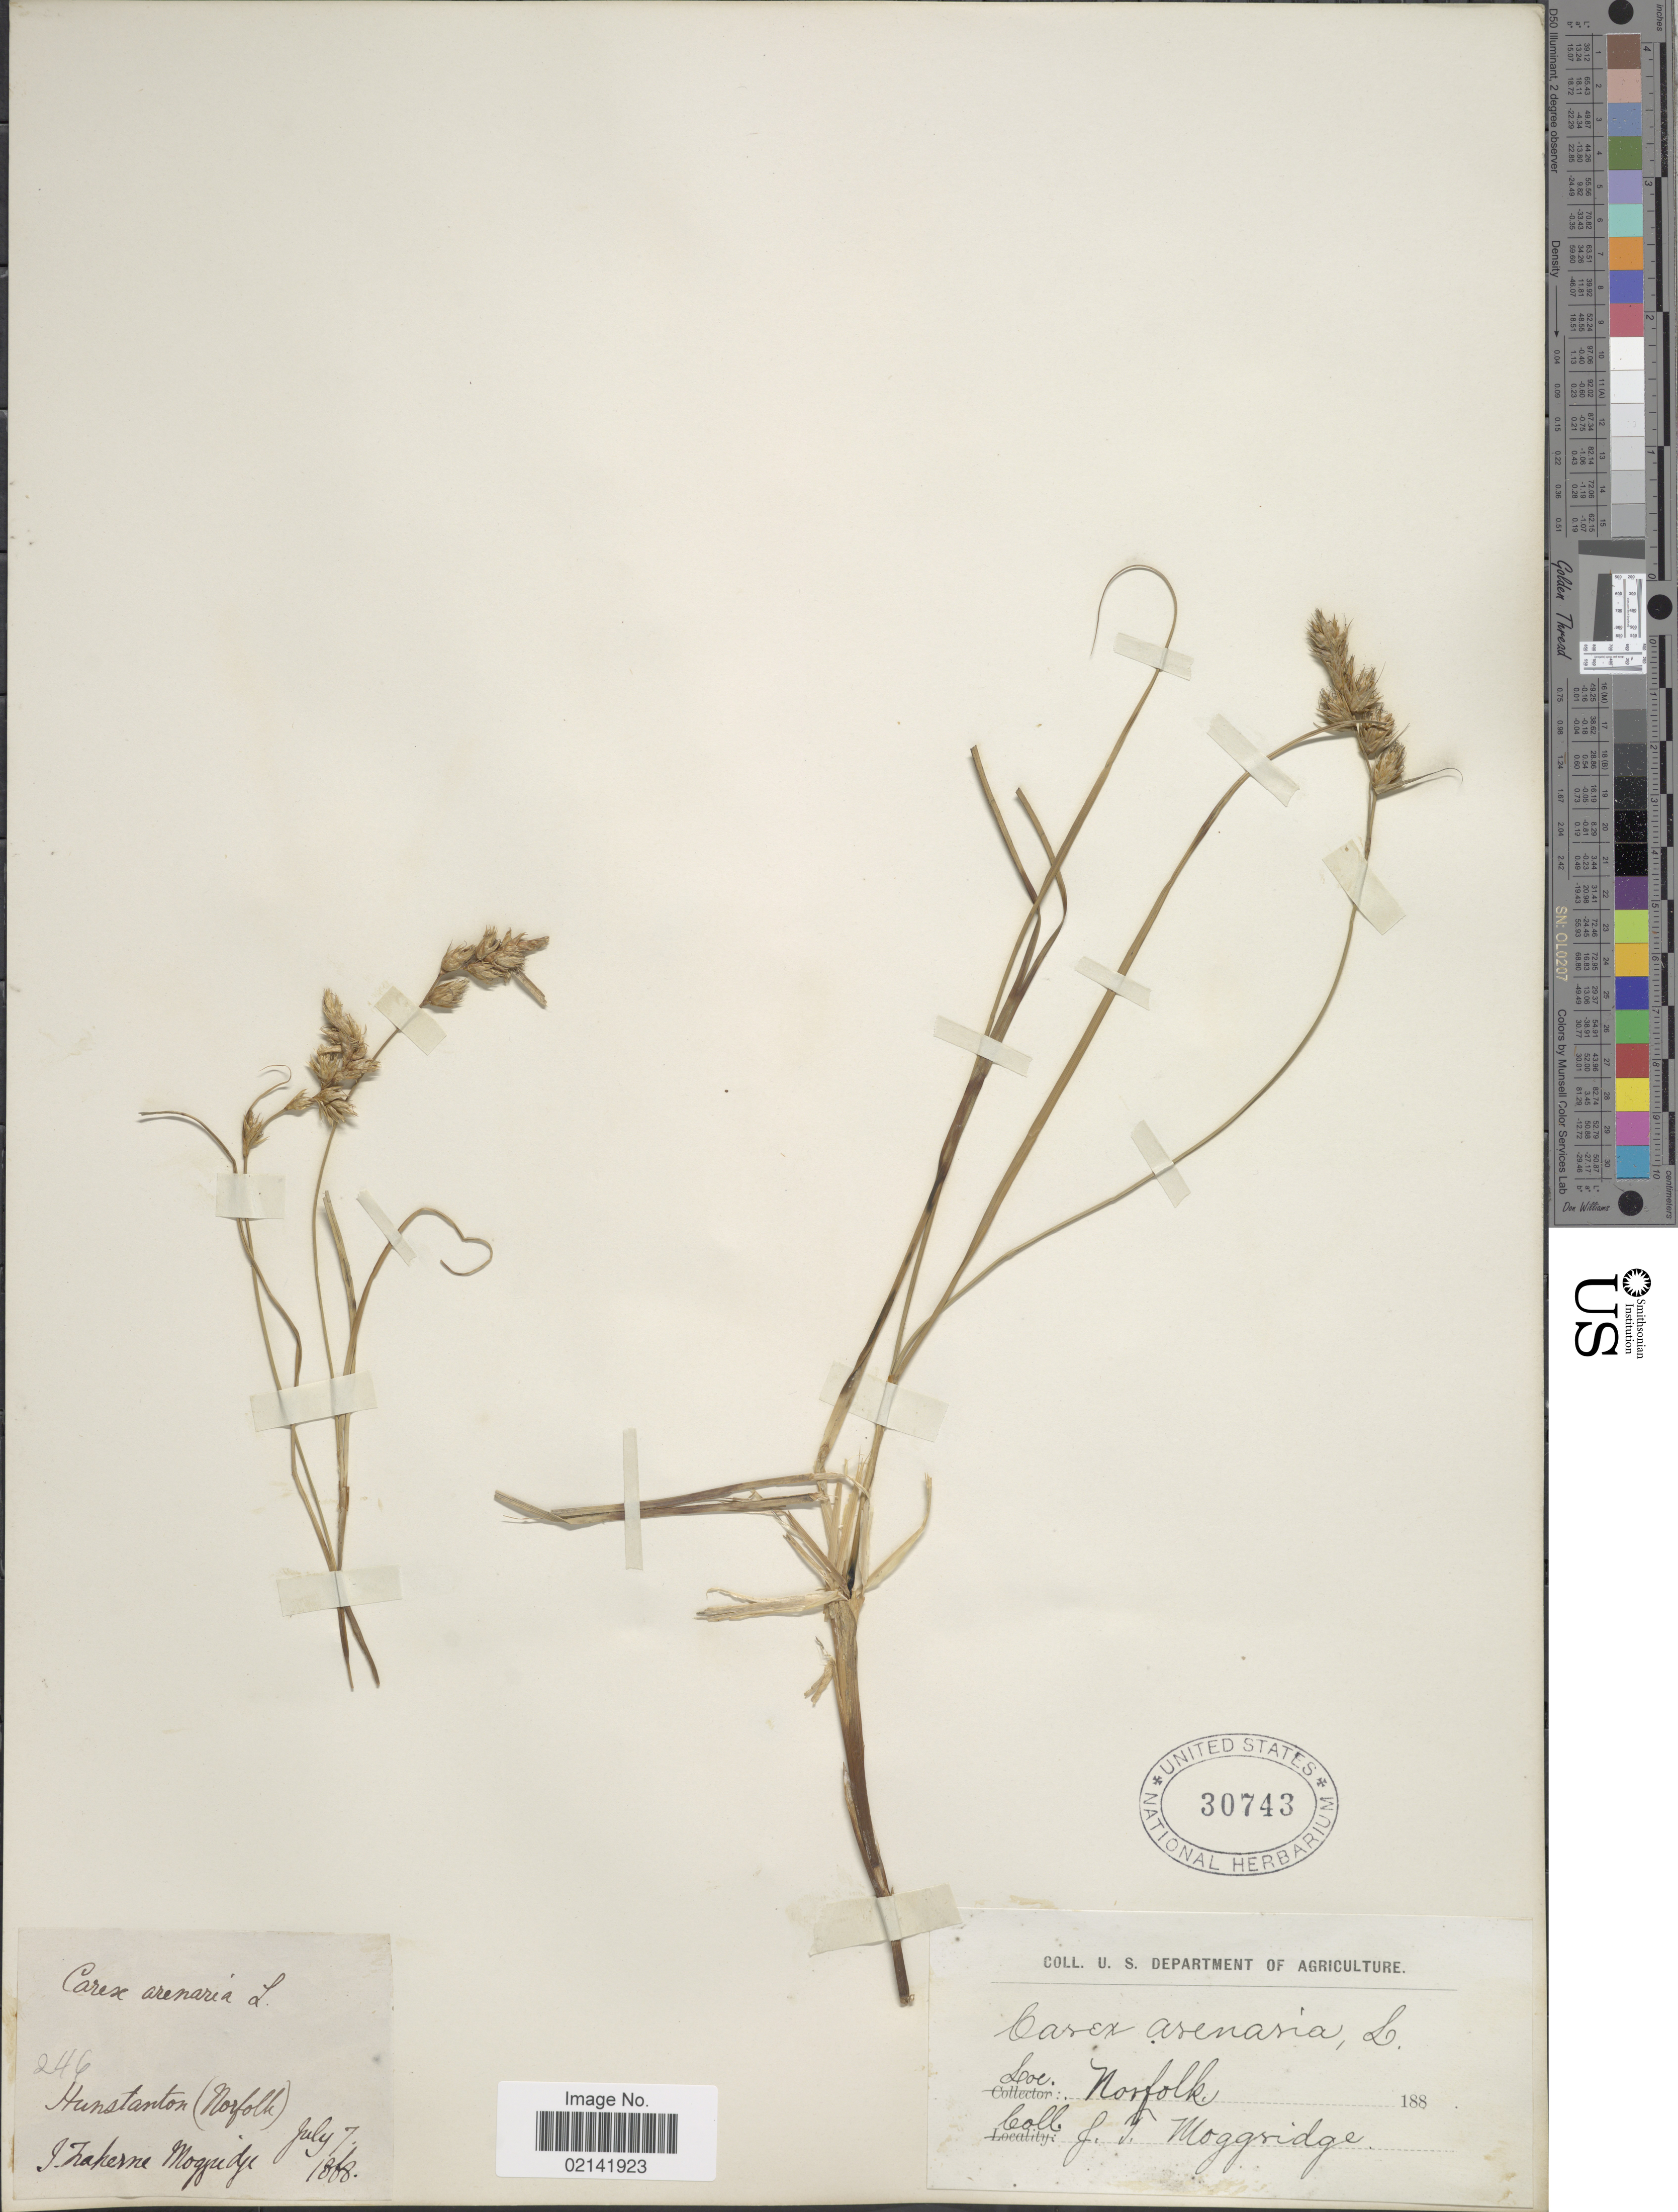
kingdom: Plantae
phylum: Tracheophyta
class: Liliopsida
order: Poales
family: Cyperaceae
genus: Carex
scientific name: Carex arenaria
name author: L.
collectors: J. T. Moggridge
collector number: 246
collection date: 1868-07-07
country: United Kingdom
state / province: England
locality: Hunstanton (Norfolk)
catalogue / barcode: US 30743